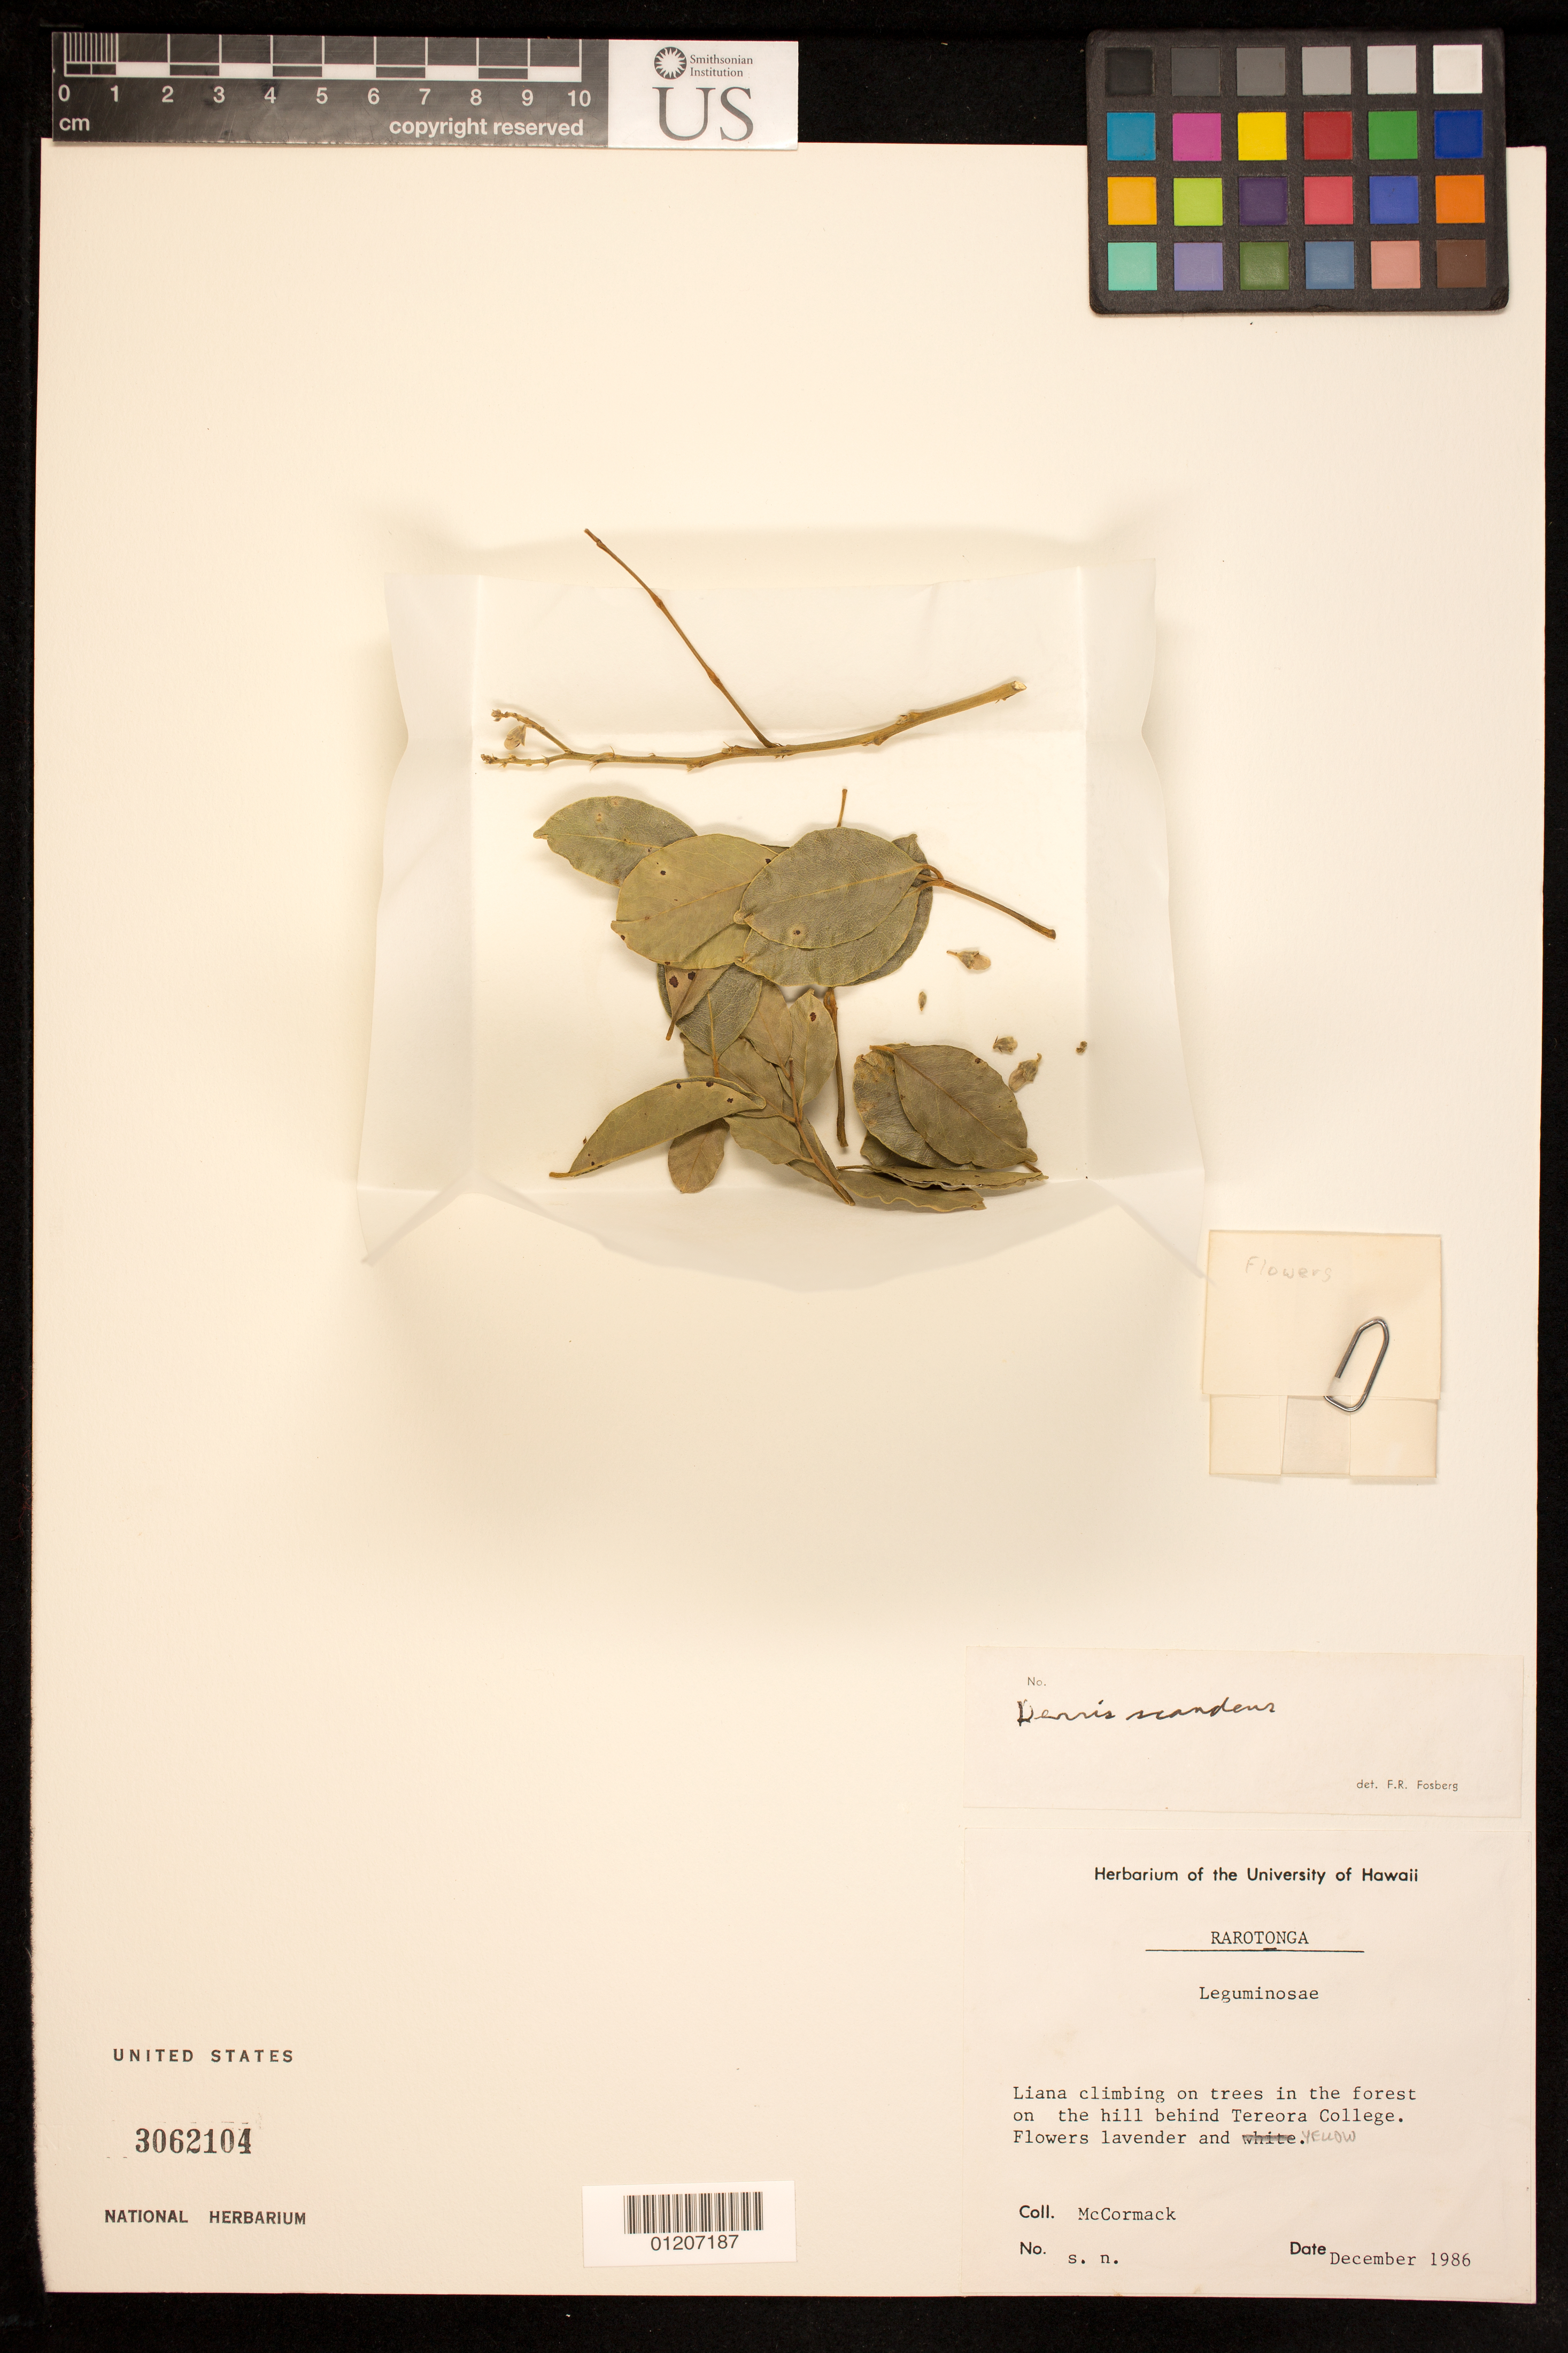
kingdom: Plantae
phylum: Tracheophyta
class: Magnoliopsida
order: Fabales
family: Fabaceae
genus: Brachypterum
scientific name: Brachypterum scandens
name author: (Roxb.) Miq.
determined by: Strong, Mark T., (BOT), Smithsonian Institution - National Museum of Natural History (UNITED STATES)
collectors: G. McCormack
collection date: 1986-12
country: Cook Islands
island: Rarotonga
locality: On the hill behind Tereora College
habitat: In the forest.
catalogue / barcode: US 3062104